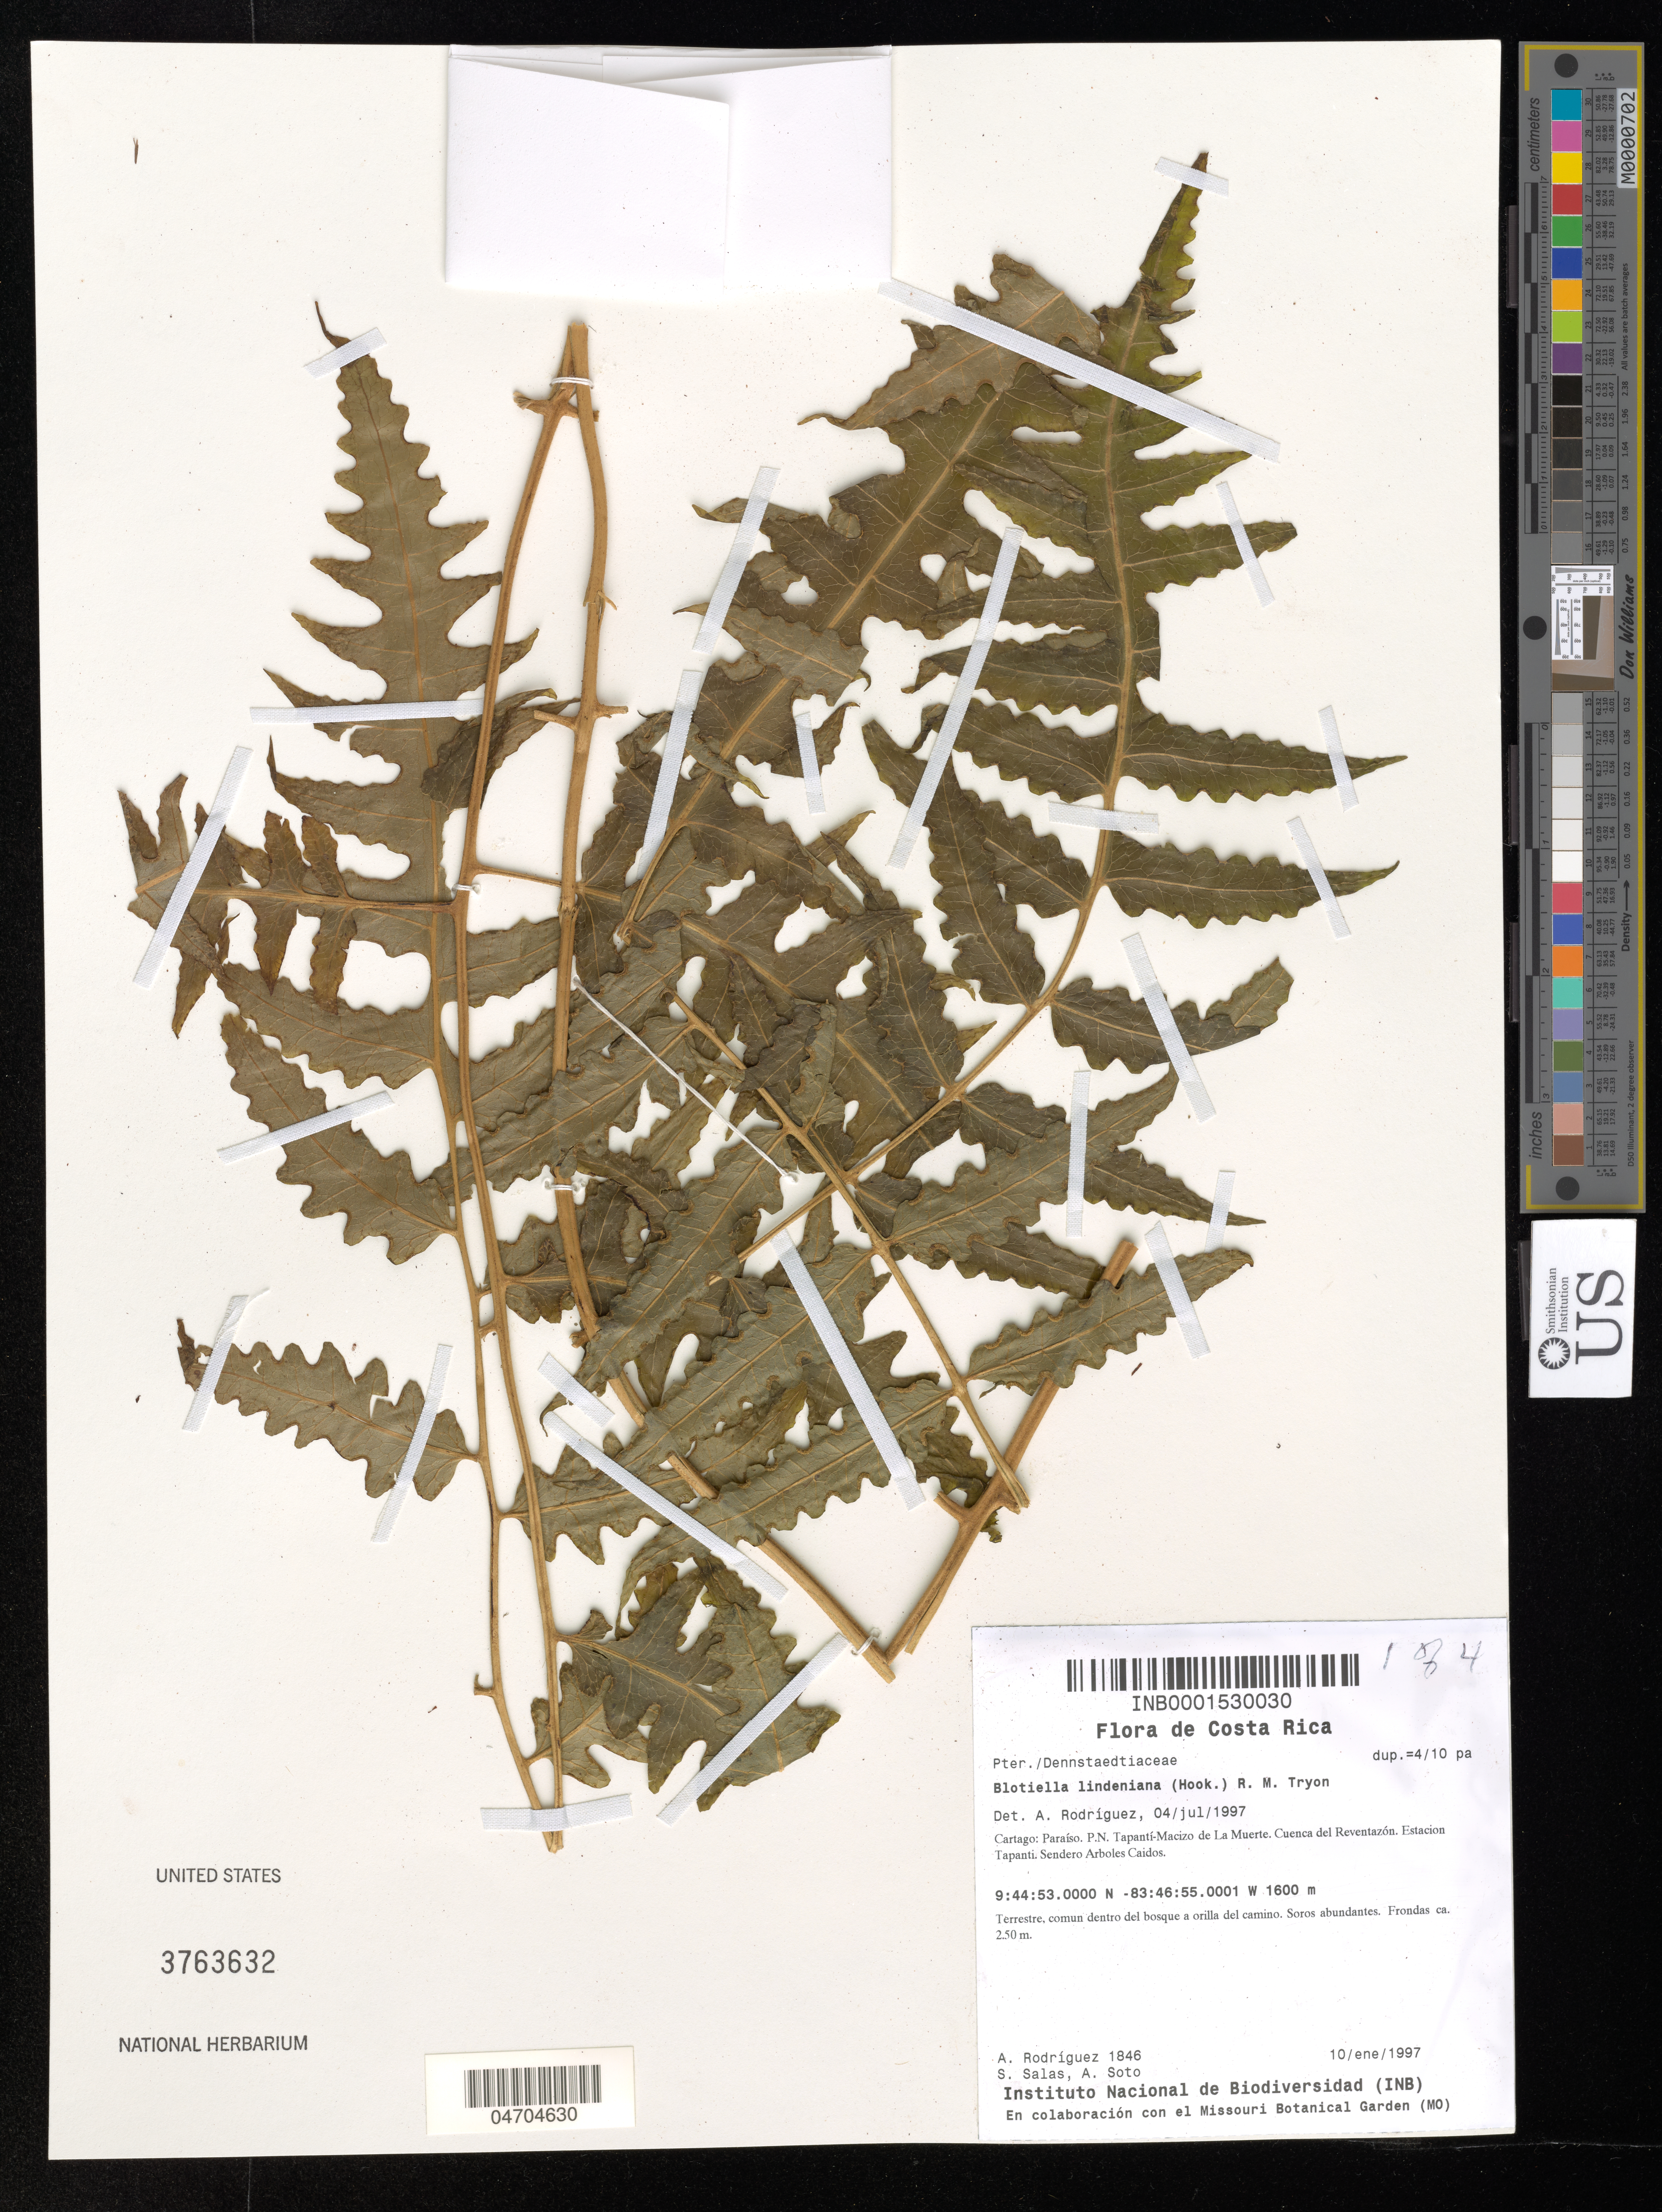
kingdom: Plantae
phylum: Tracheophyta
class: Polypodiopsida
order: Polypodiales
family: Dennstaedtiaceae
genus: Blotiella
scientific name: Blotiella lindeniana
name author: (Hook.) R.M. Tryon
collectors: A. Rodríguez, S. Salas & A. Soto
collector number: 1846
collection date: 1997-01-10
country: Costa Rica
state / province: Cartago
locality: Paraíso. P. N. Tapantí-Macizo de La Muerte. Cuenca del Reventazón. Estacion Tapanti. Sendero Arboles Caidos.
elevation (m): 1600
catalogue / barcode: US 3763632